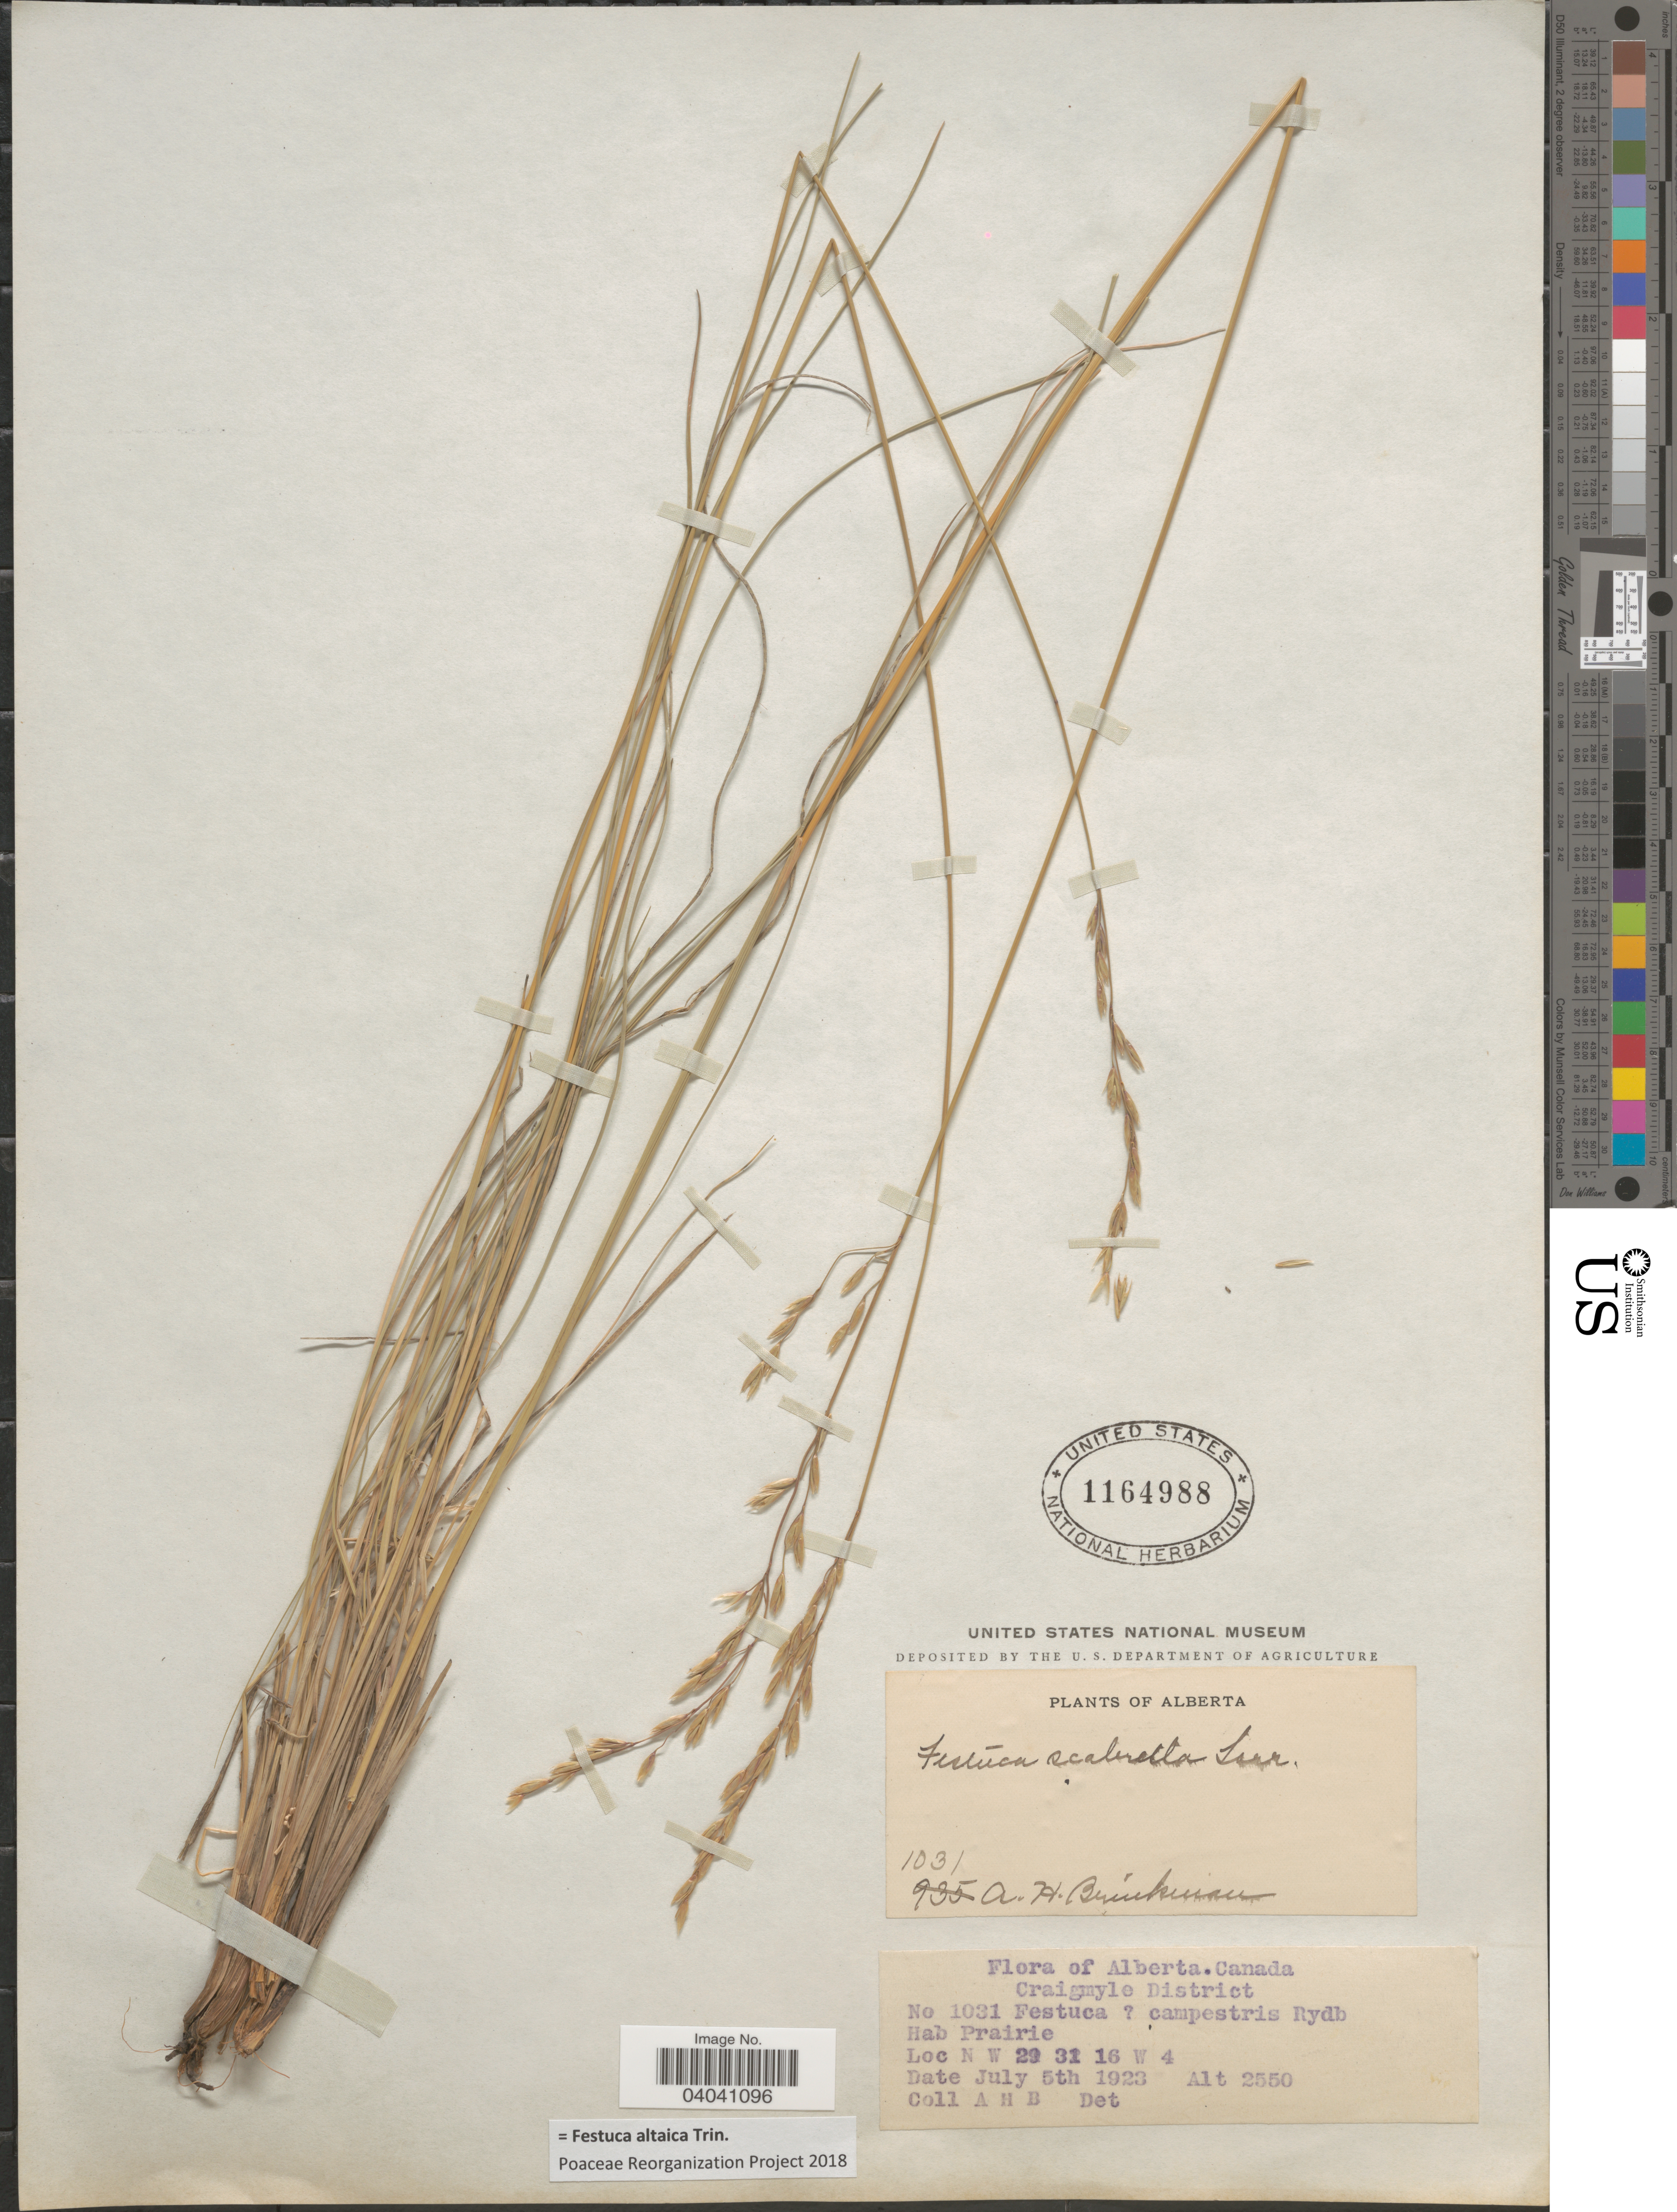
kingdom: Plantae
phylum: Tracheophyta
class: Liliopsida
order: Poales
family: Poaceae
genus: Festuca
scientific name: Festuca altaica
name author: Trin.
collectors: A. Brinkman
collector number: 1031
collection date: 1923-07-05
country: Canada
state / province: Alberta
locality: Craigmyle District. N W 29 31 16 W 4.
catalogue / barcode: US 1164988